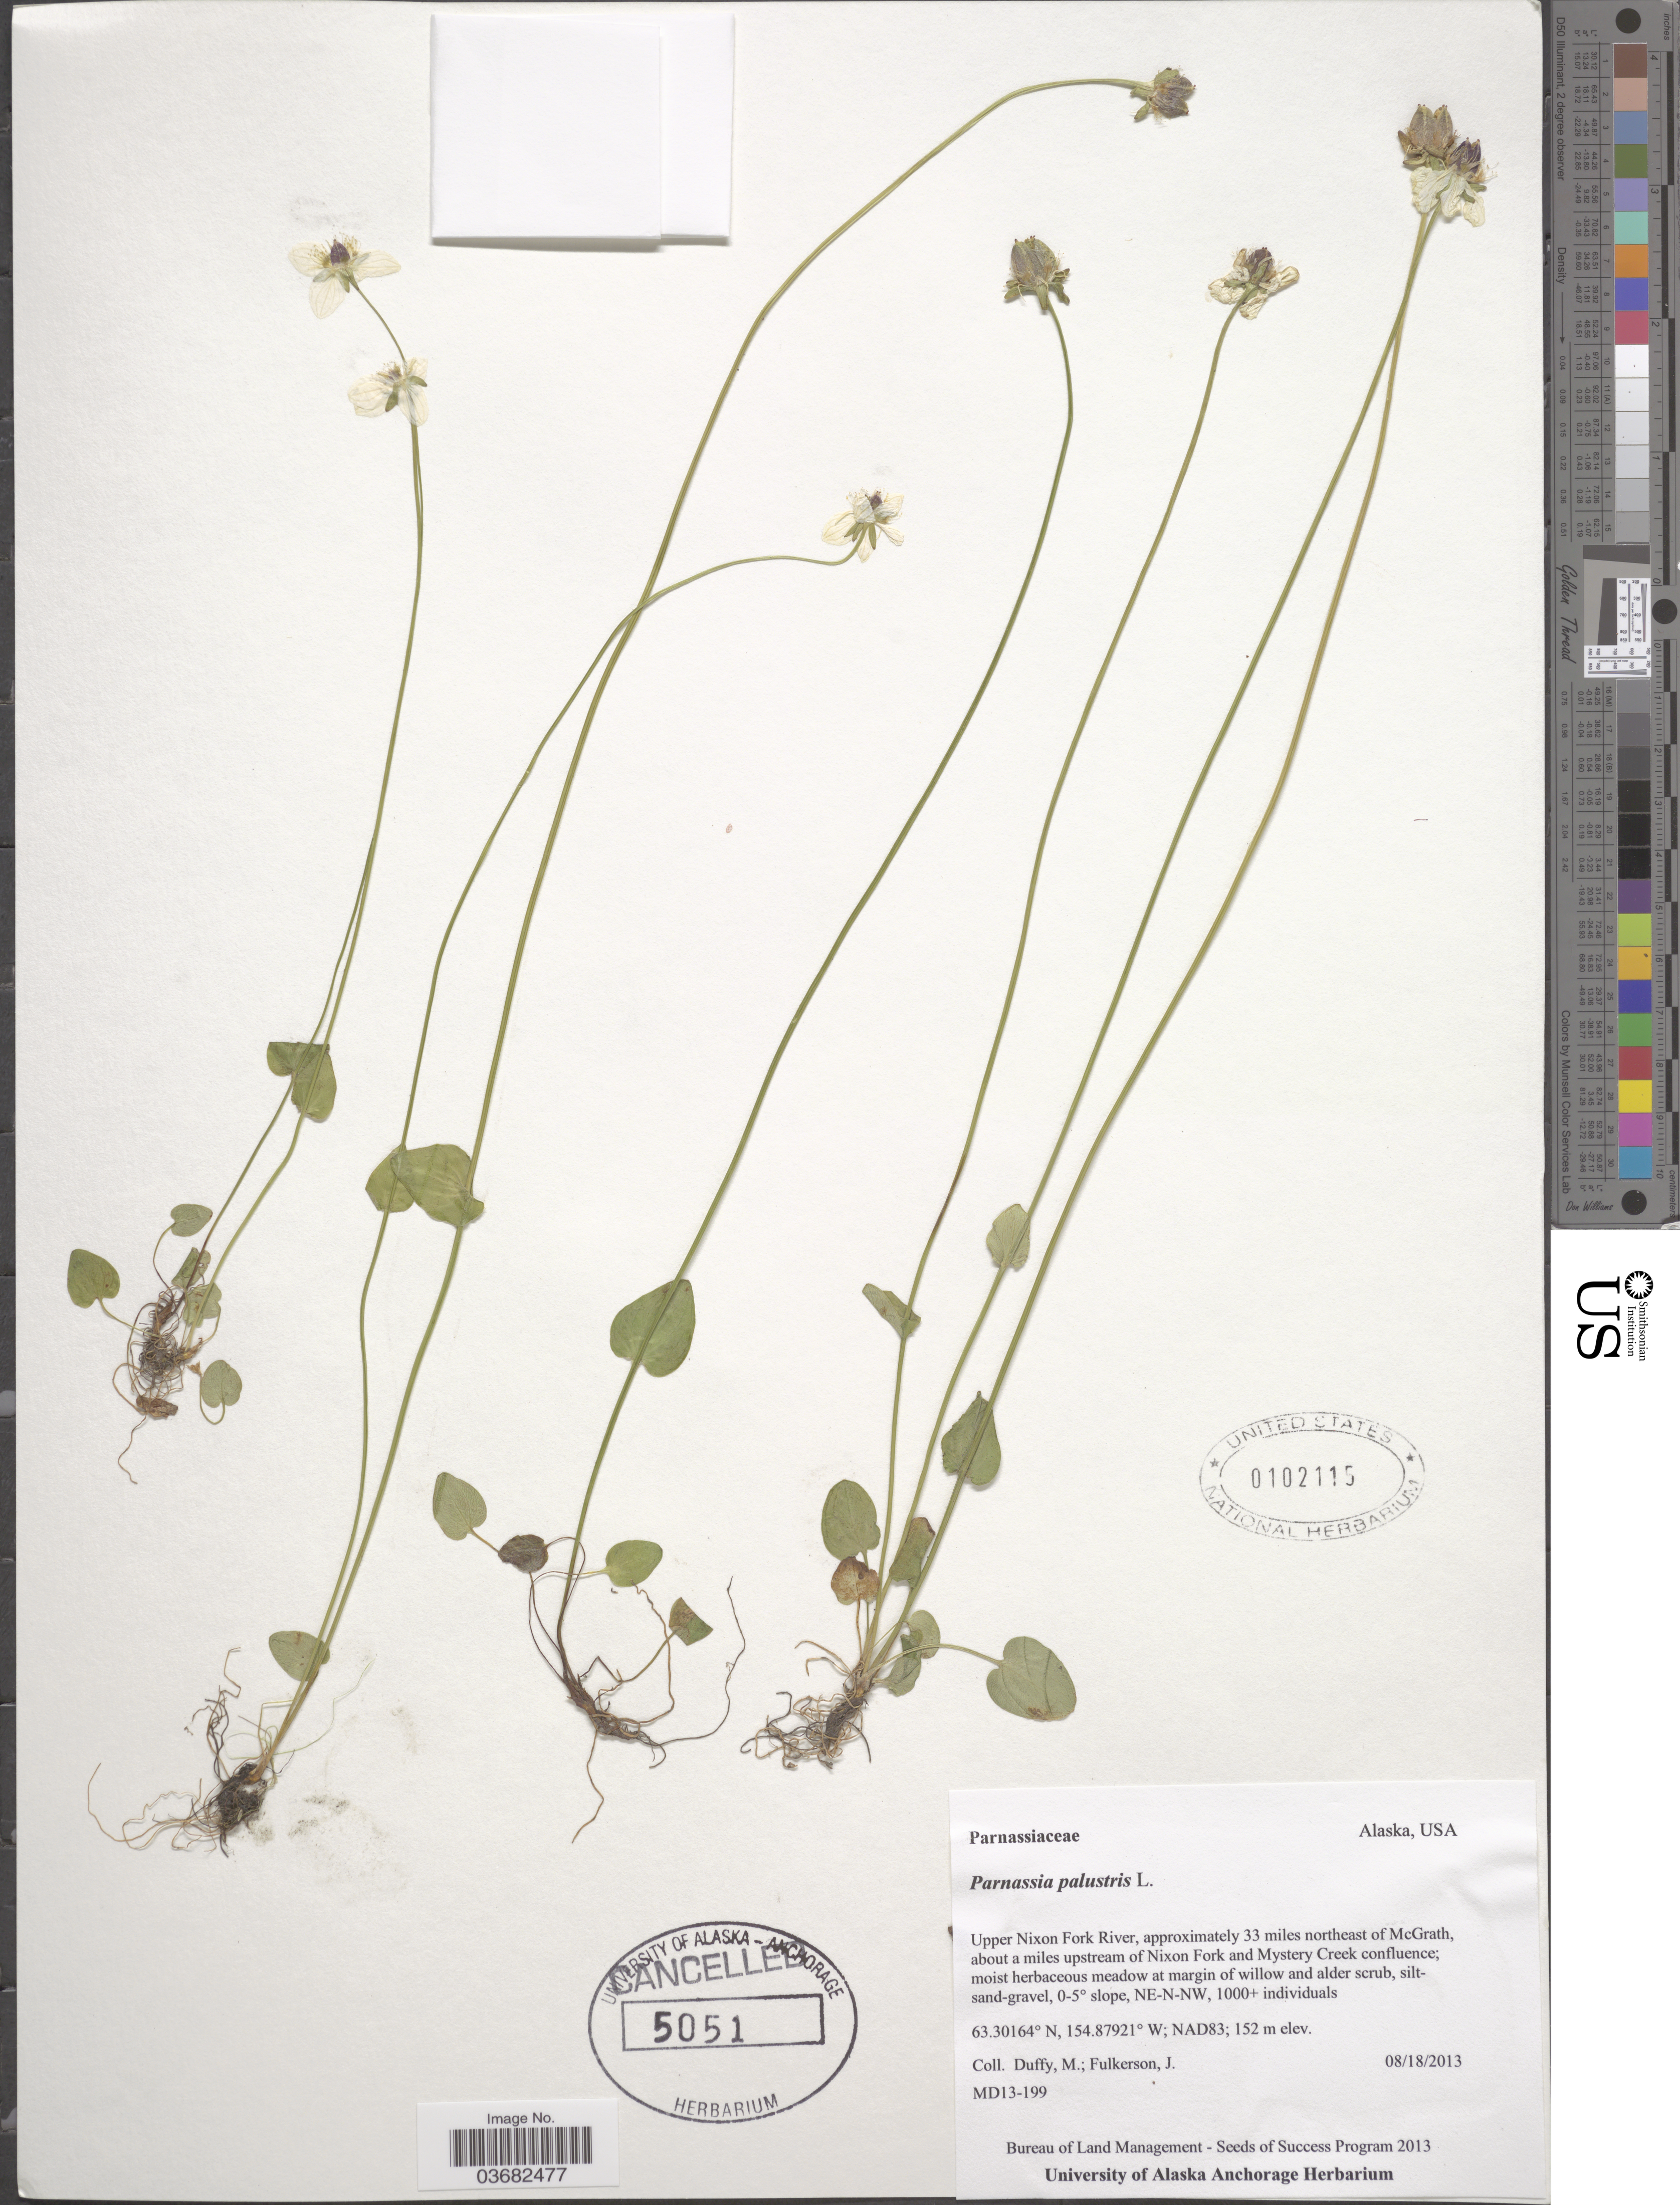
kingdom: Plantae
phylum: Tracheophyta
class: Magnoliopsida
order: Celastrales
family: Parnassiaceae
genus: Parnassia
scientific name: Parnassia palustris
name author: L.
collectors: M. Duffy & J. Fulkerson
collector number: MD13-199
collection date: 2013-08-18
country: United States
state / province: Alaska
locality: Upper Nixon Fork River, approximately 33 miles northeast of McGrath, about a miles upstream of Nixon Fork and Mystery Creek confluence; moist herbaceous meadow at margin of willow and alder, silt-sand-gravel, 0-5° slope, NE-N-NW, 1000+ individuals. NAD83.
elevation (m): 152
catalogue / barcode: US 102115